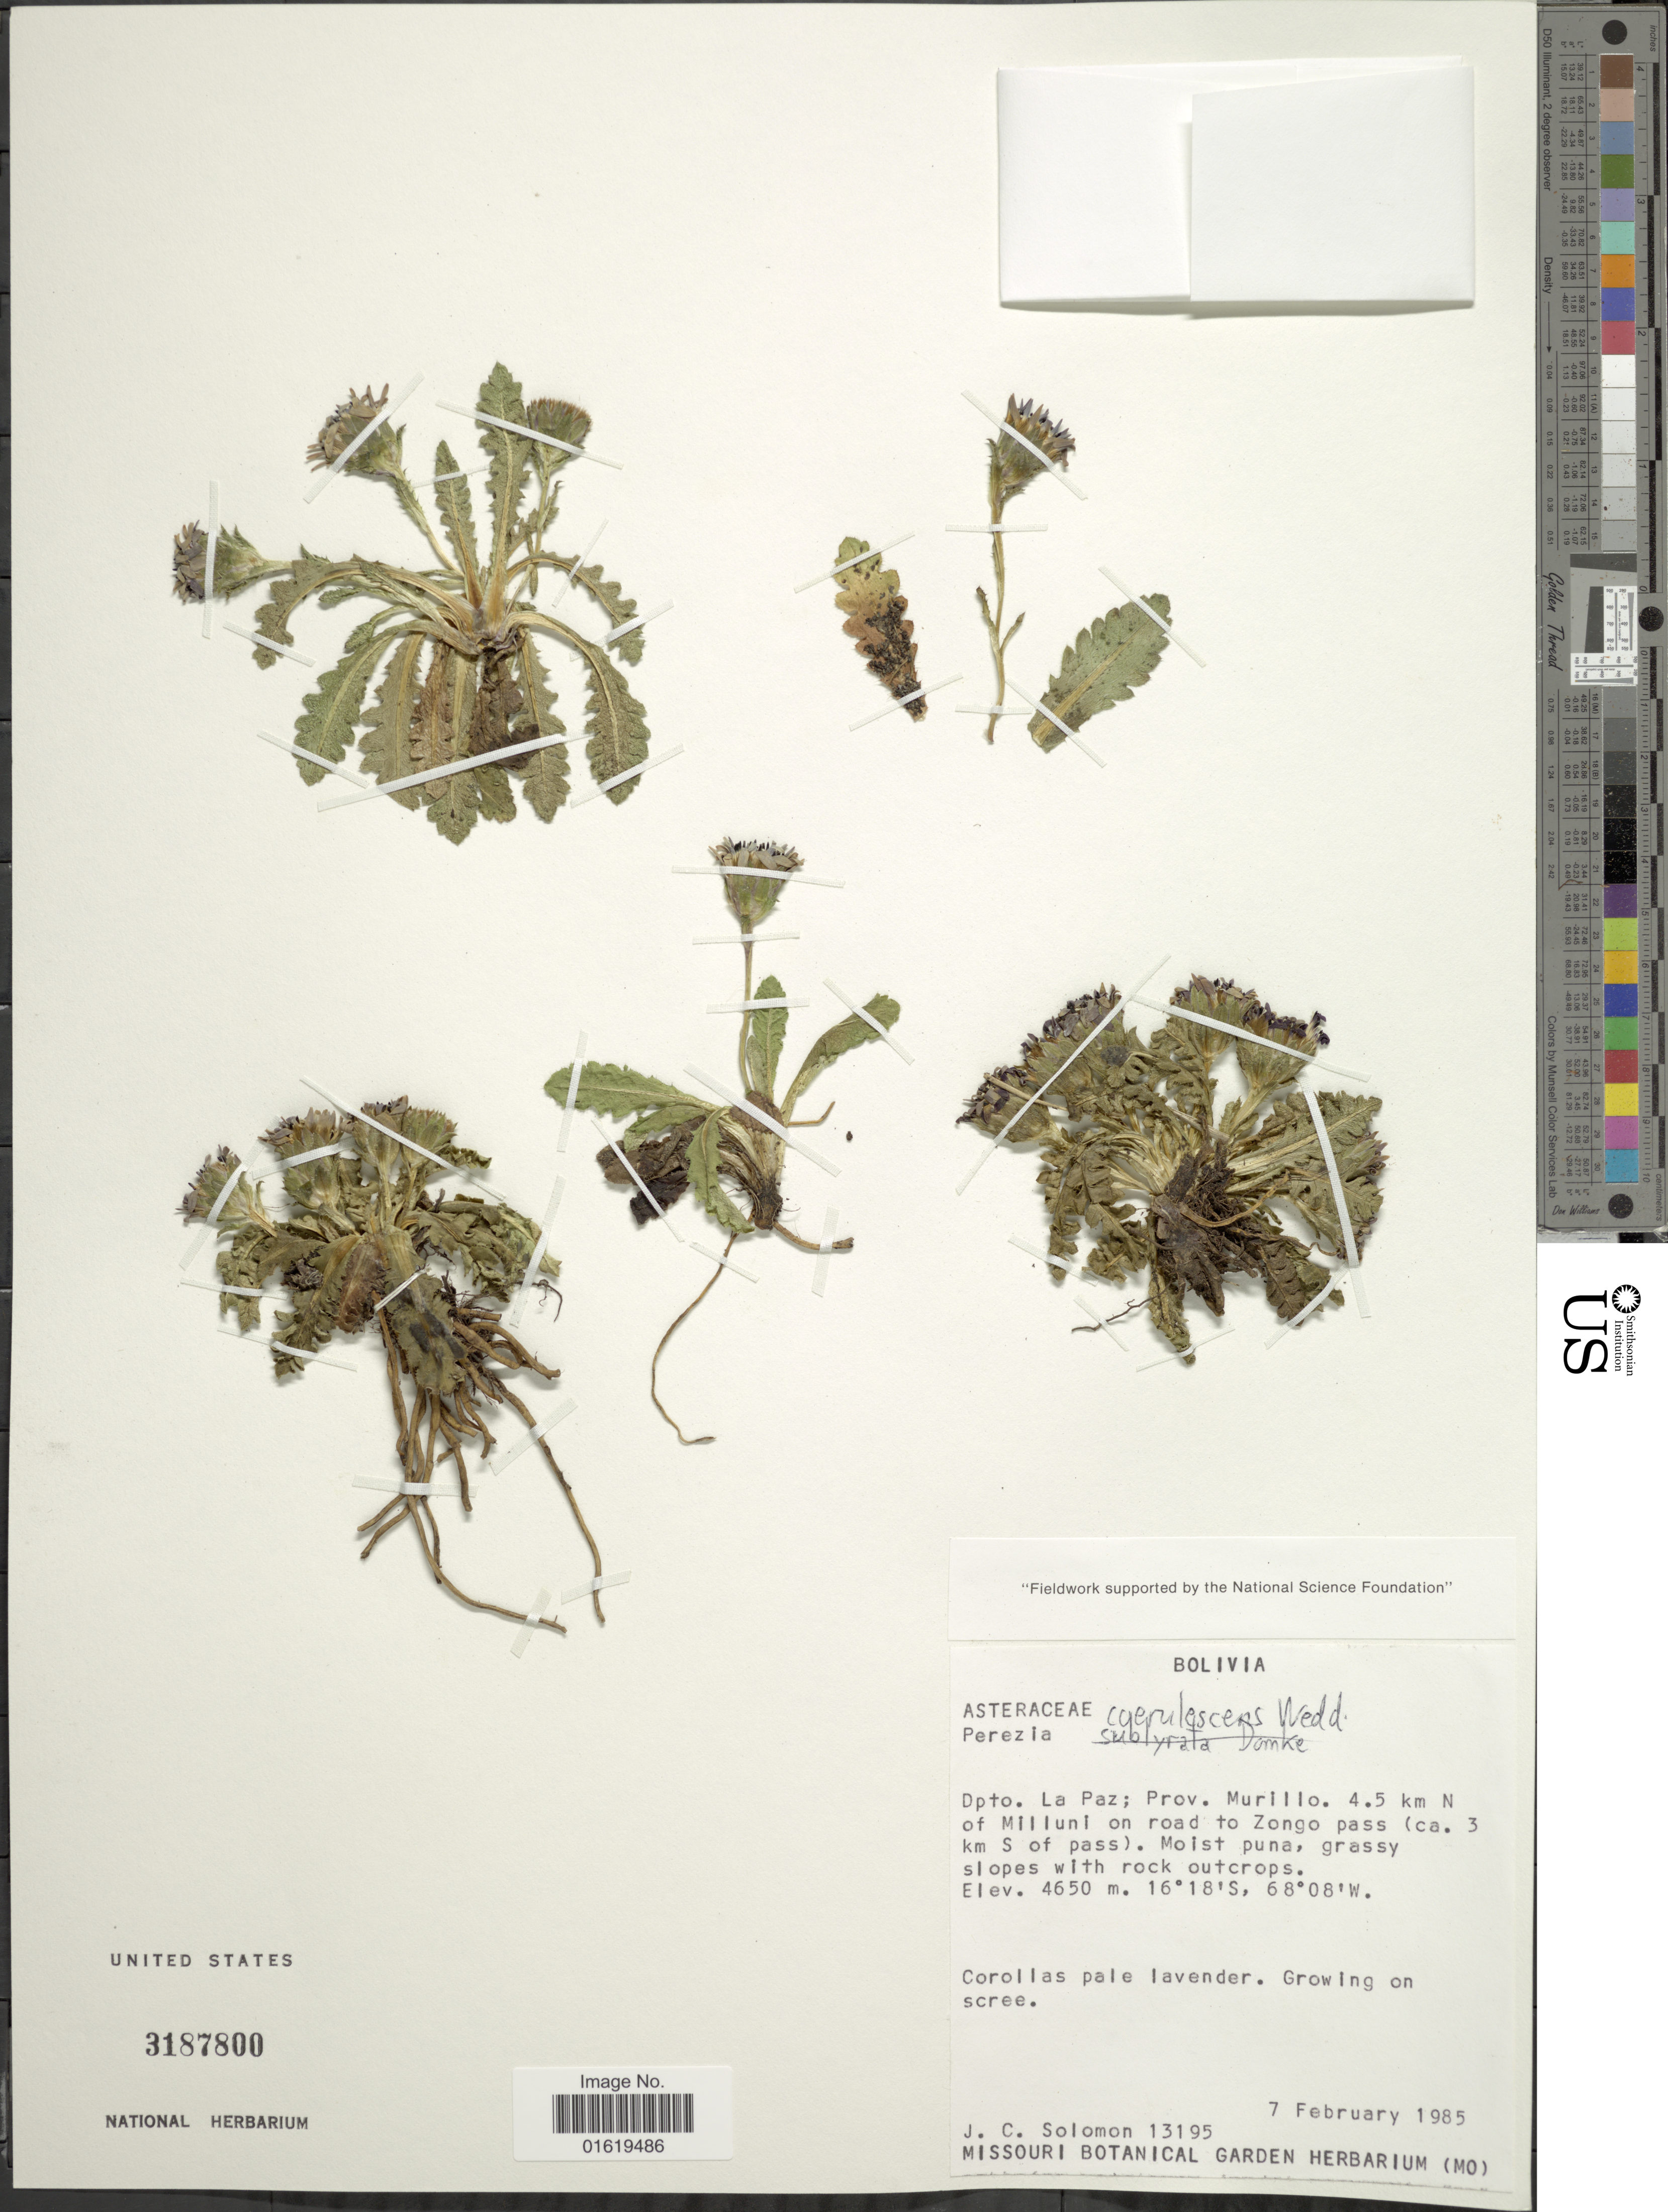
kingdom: Plantae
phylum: Tracheophyta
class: Magnoliopsida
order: Asterales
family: Asteraceae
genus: Perezia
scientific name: Perezia coerulescens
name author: Wedd.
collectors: J. C. Solomon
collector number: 13195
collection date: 1985-02-07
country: Bolivia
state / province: La Paz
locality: Dpto. La Paz; Prov. Murillo. 4.5 km N of Milluni on road to Zongo pass (ca. 3 km S of pass).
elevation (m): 4650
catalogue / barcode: US 3187800